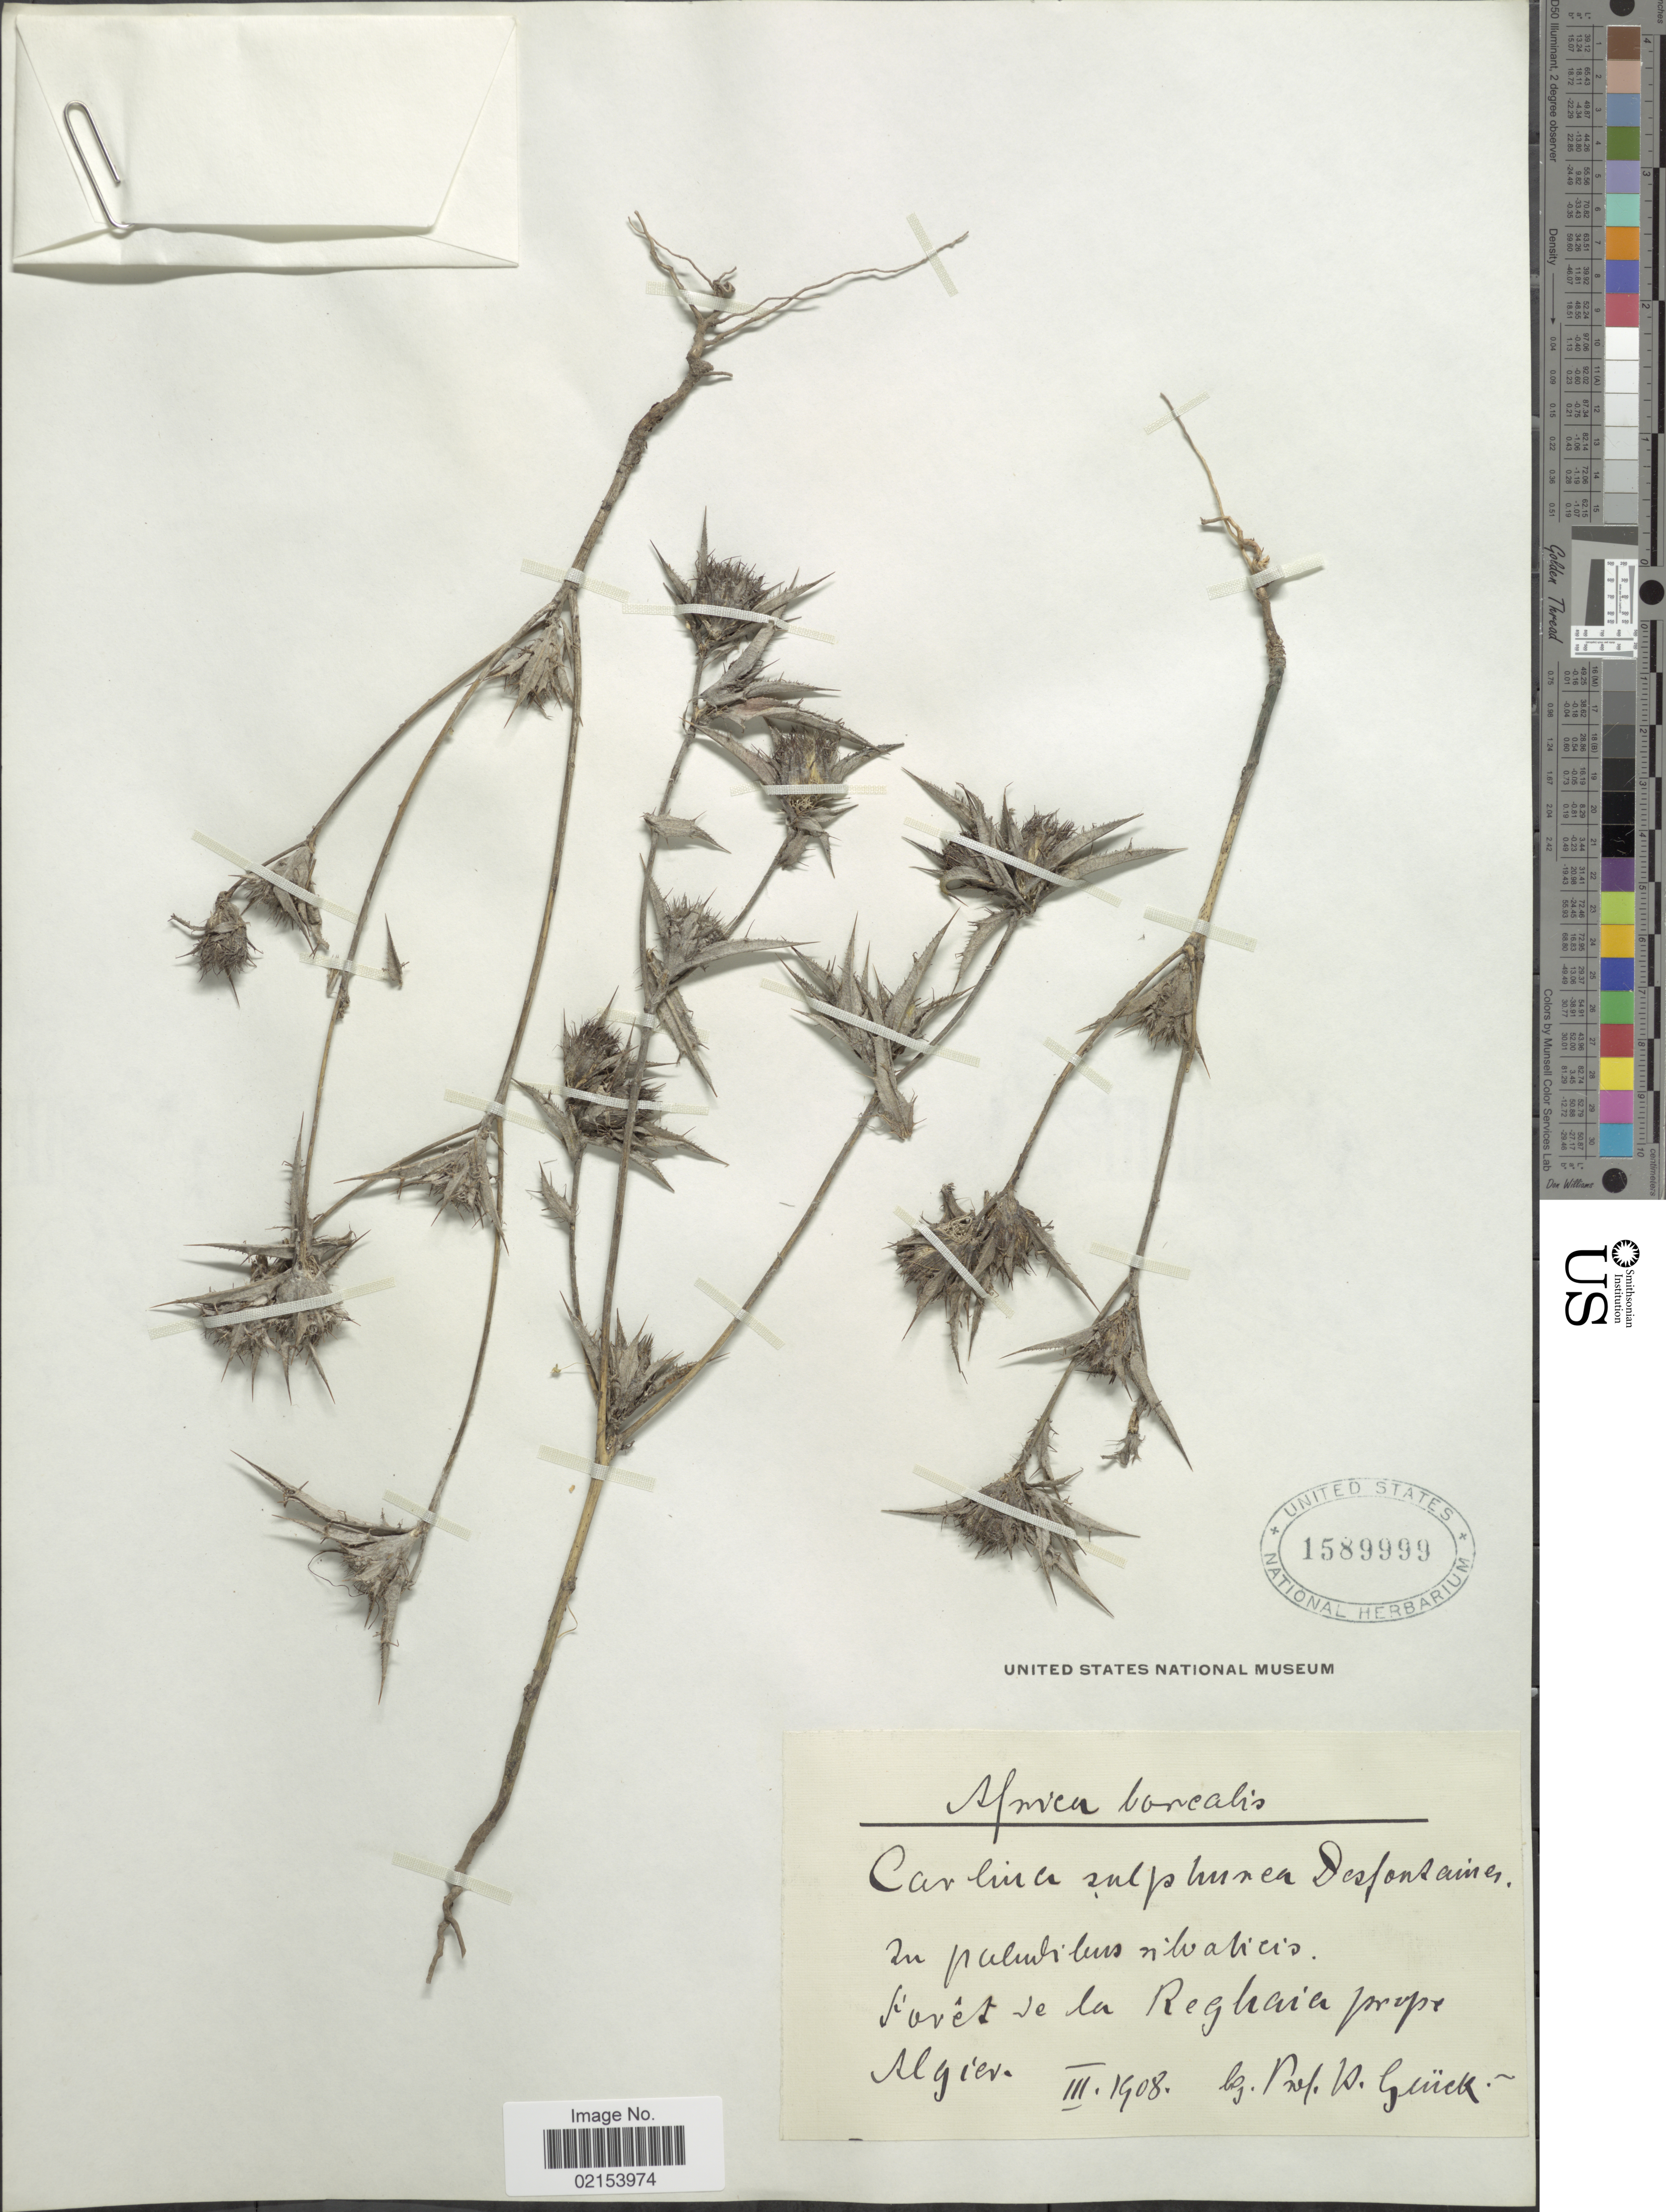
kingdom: Plantae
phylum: Tracheophyta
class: Magnoliopsida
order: Asterales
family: Asteraceae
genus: Carlina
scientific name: Carlina racemosa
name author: L.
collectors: H. Glück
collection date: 1908-03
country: Algeria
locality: Foret de l Reghaia prope Algier. Africa.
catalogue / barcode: US 1589999